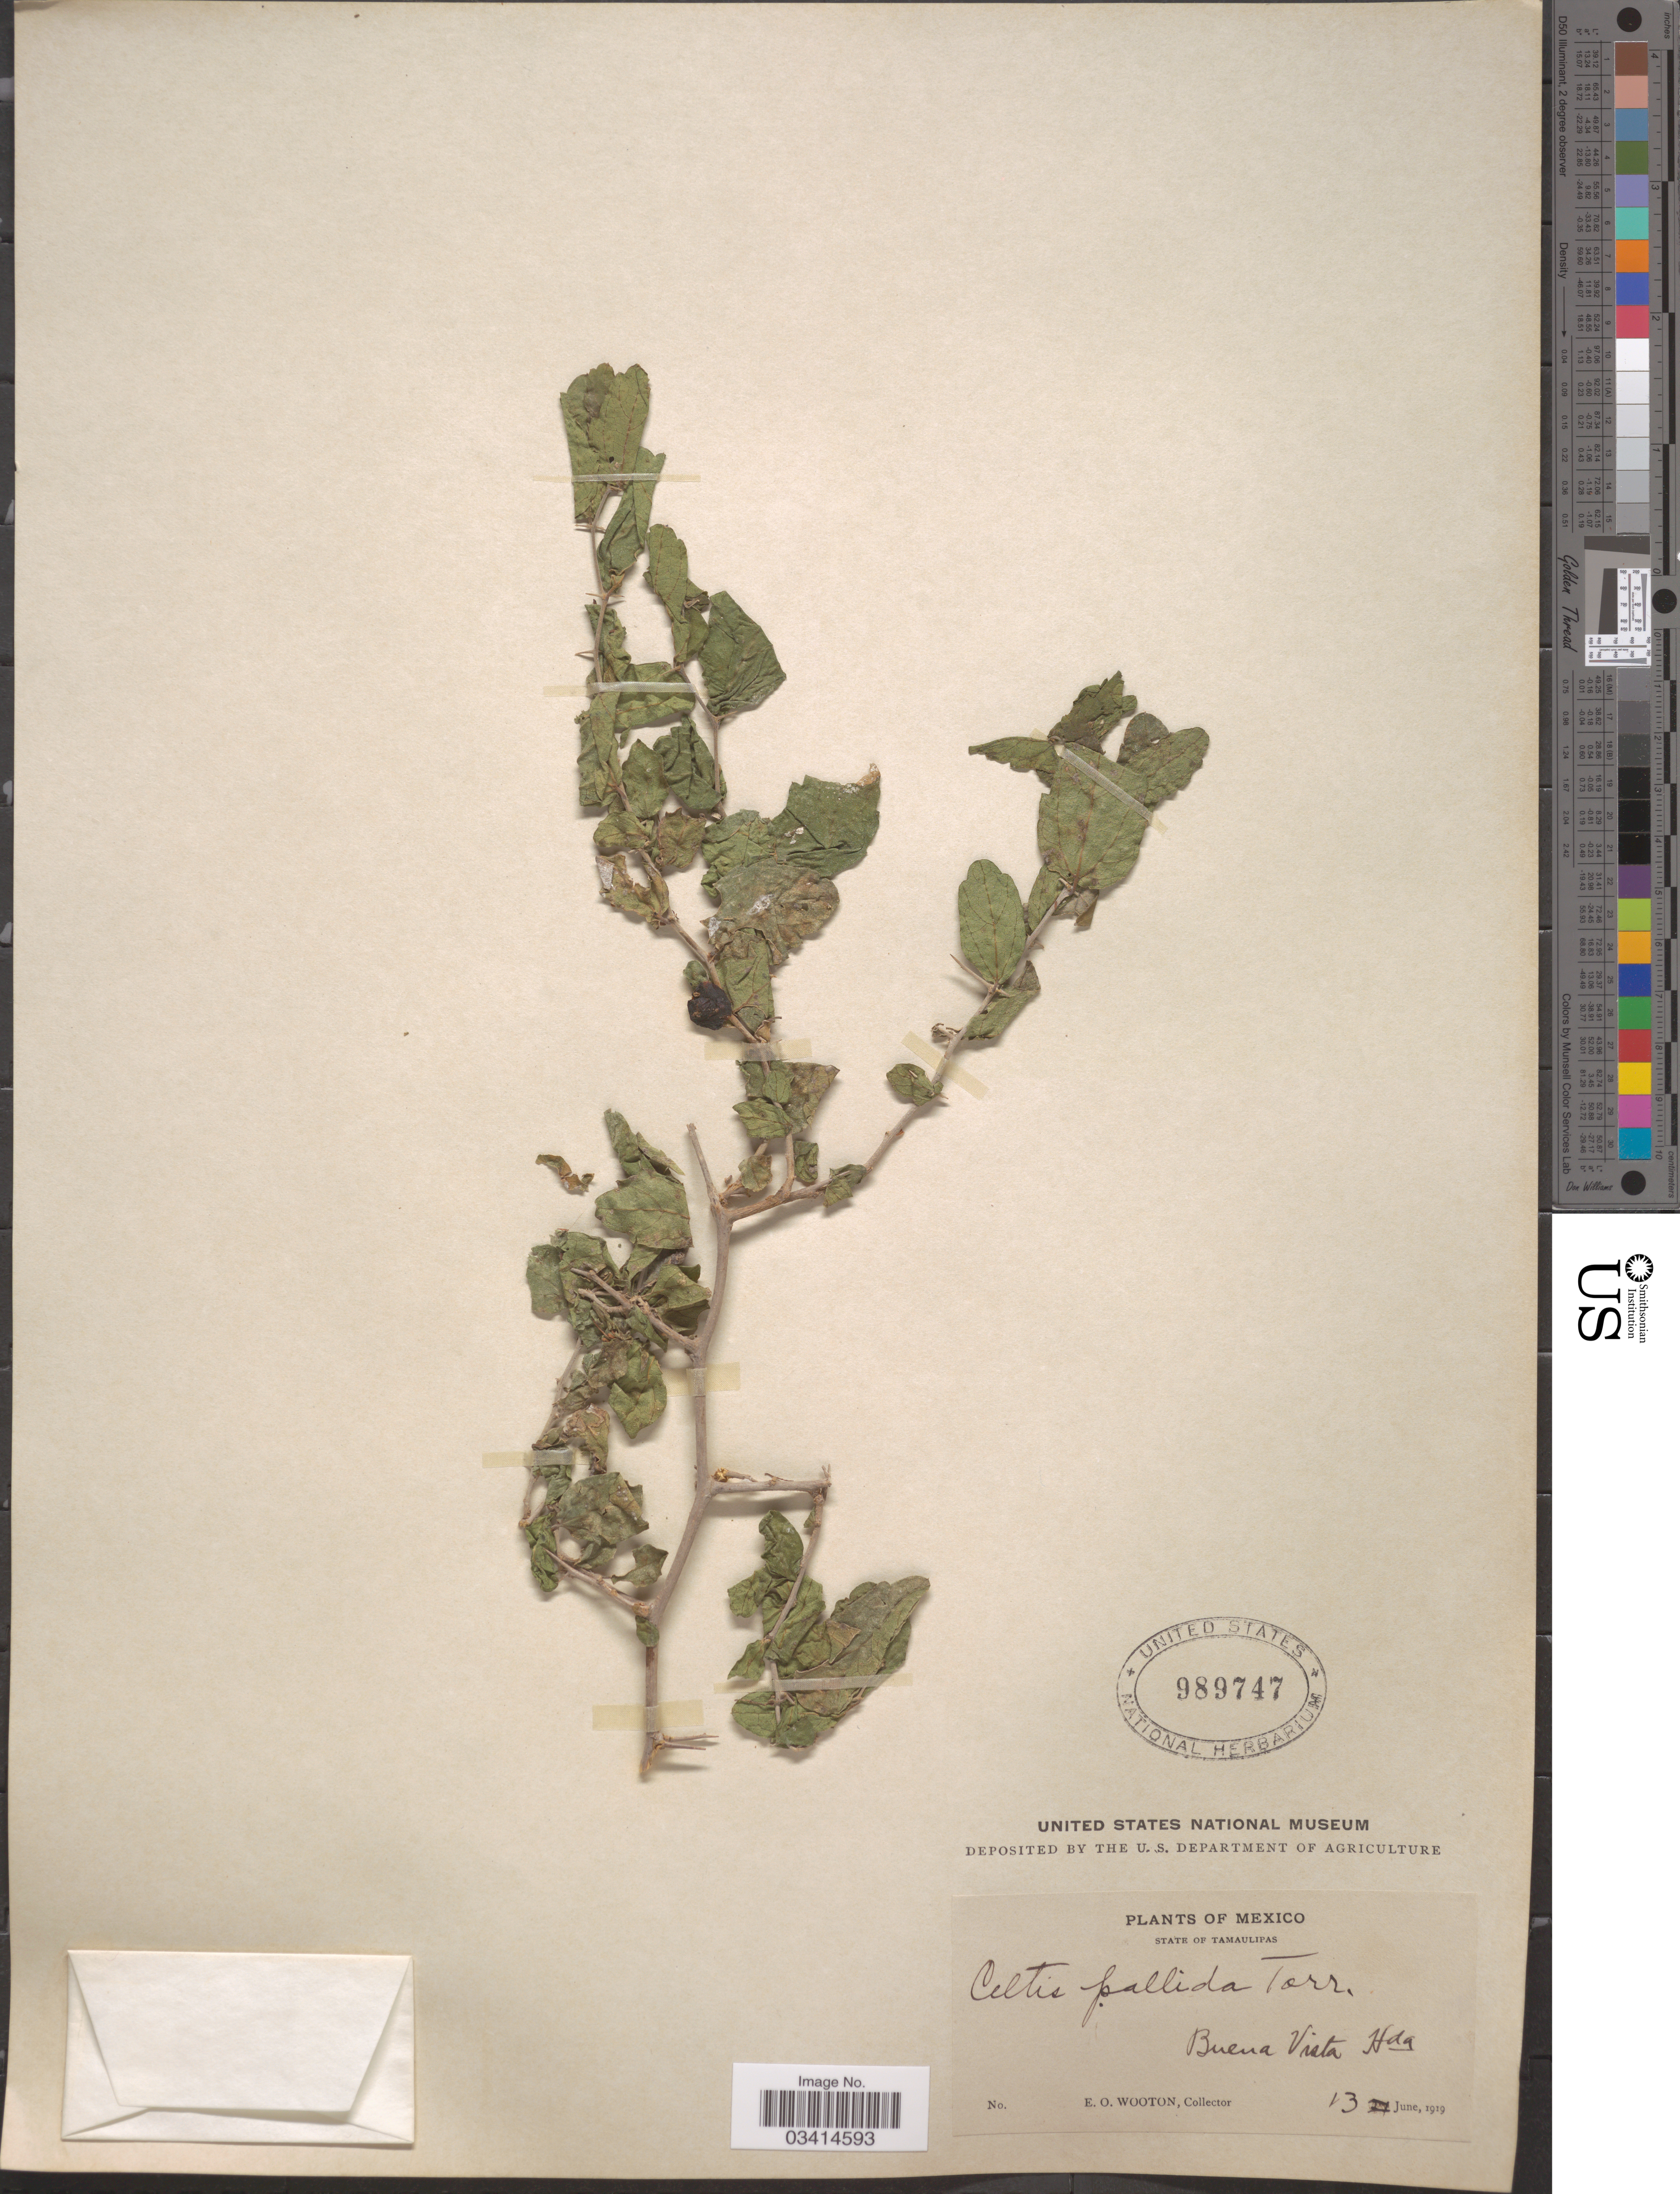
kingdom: Plantae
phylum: Tracheophyta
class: Magnoliopsida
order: Rosales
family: Cannabaceae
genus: Celtis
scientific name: Celtis pallida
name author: Torr. in Emory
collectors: E. O. Wooton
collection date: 1919-06-13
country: Mexico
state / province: Tamaulipas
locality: Buena Vista Hda.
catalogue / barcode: US 989747